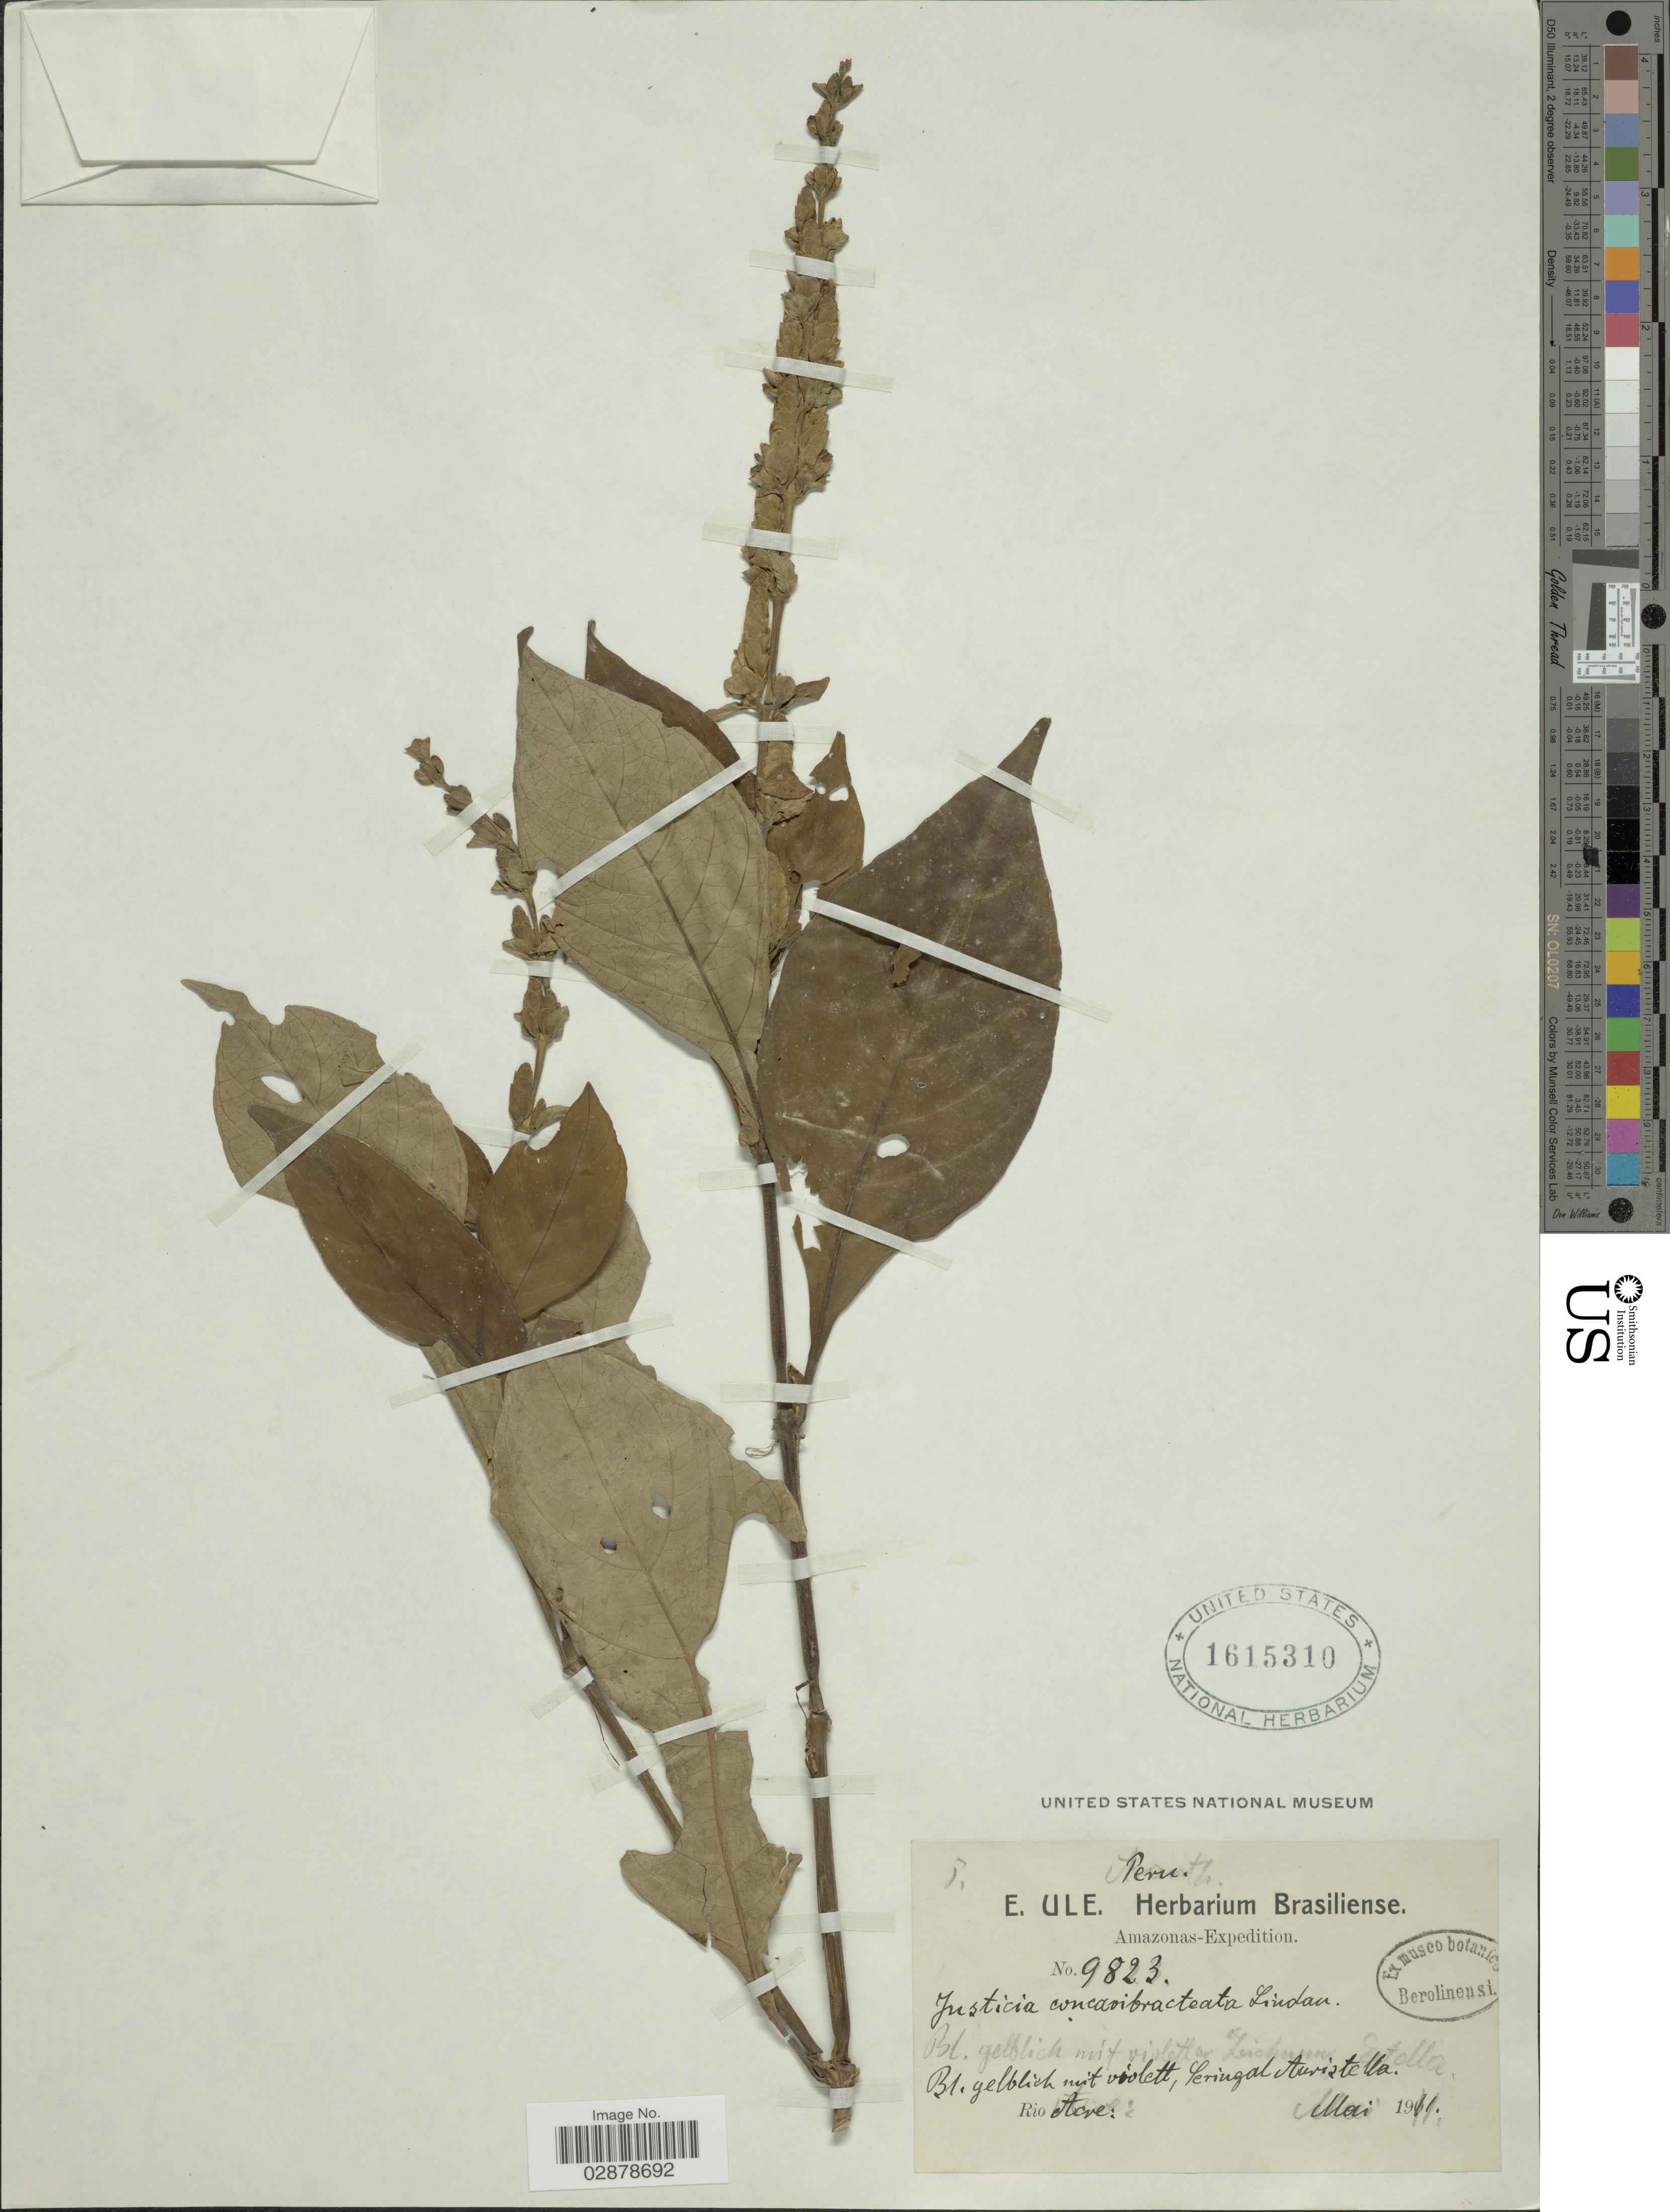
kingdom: Plantae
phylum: Tracheophyta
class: Magnoliopsida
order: Lamiales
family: Acanthaceae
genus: Justicia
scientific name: Justicia concavibracteata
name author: Lindau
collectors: E. H. Ule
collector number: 9823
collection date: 1911-05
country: Peru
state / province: Amazonas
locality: Rio Acre.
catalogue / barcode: US 1615310